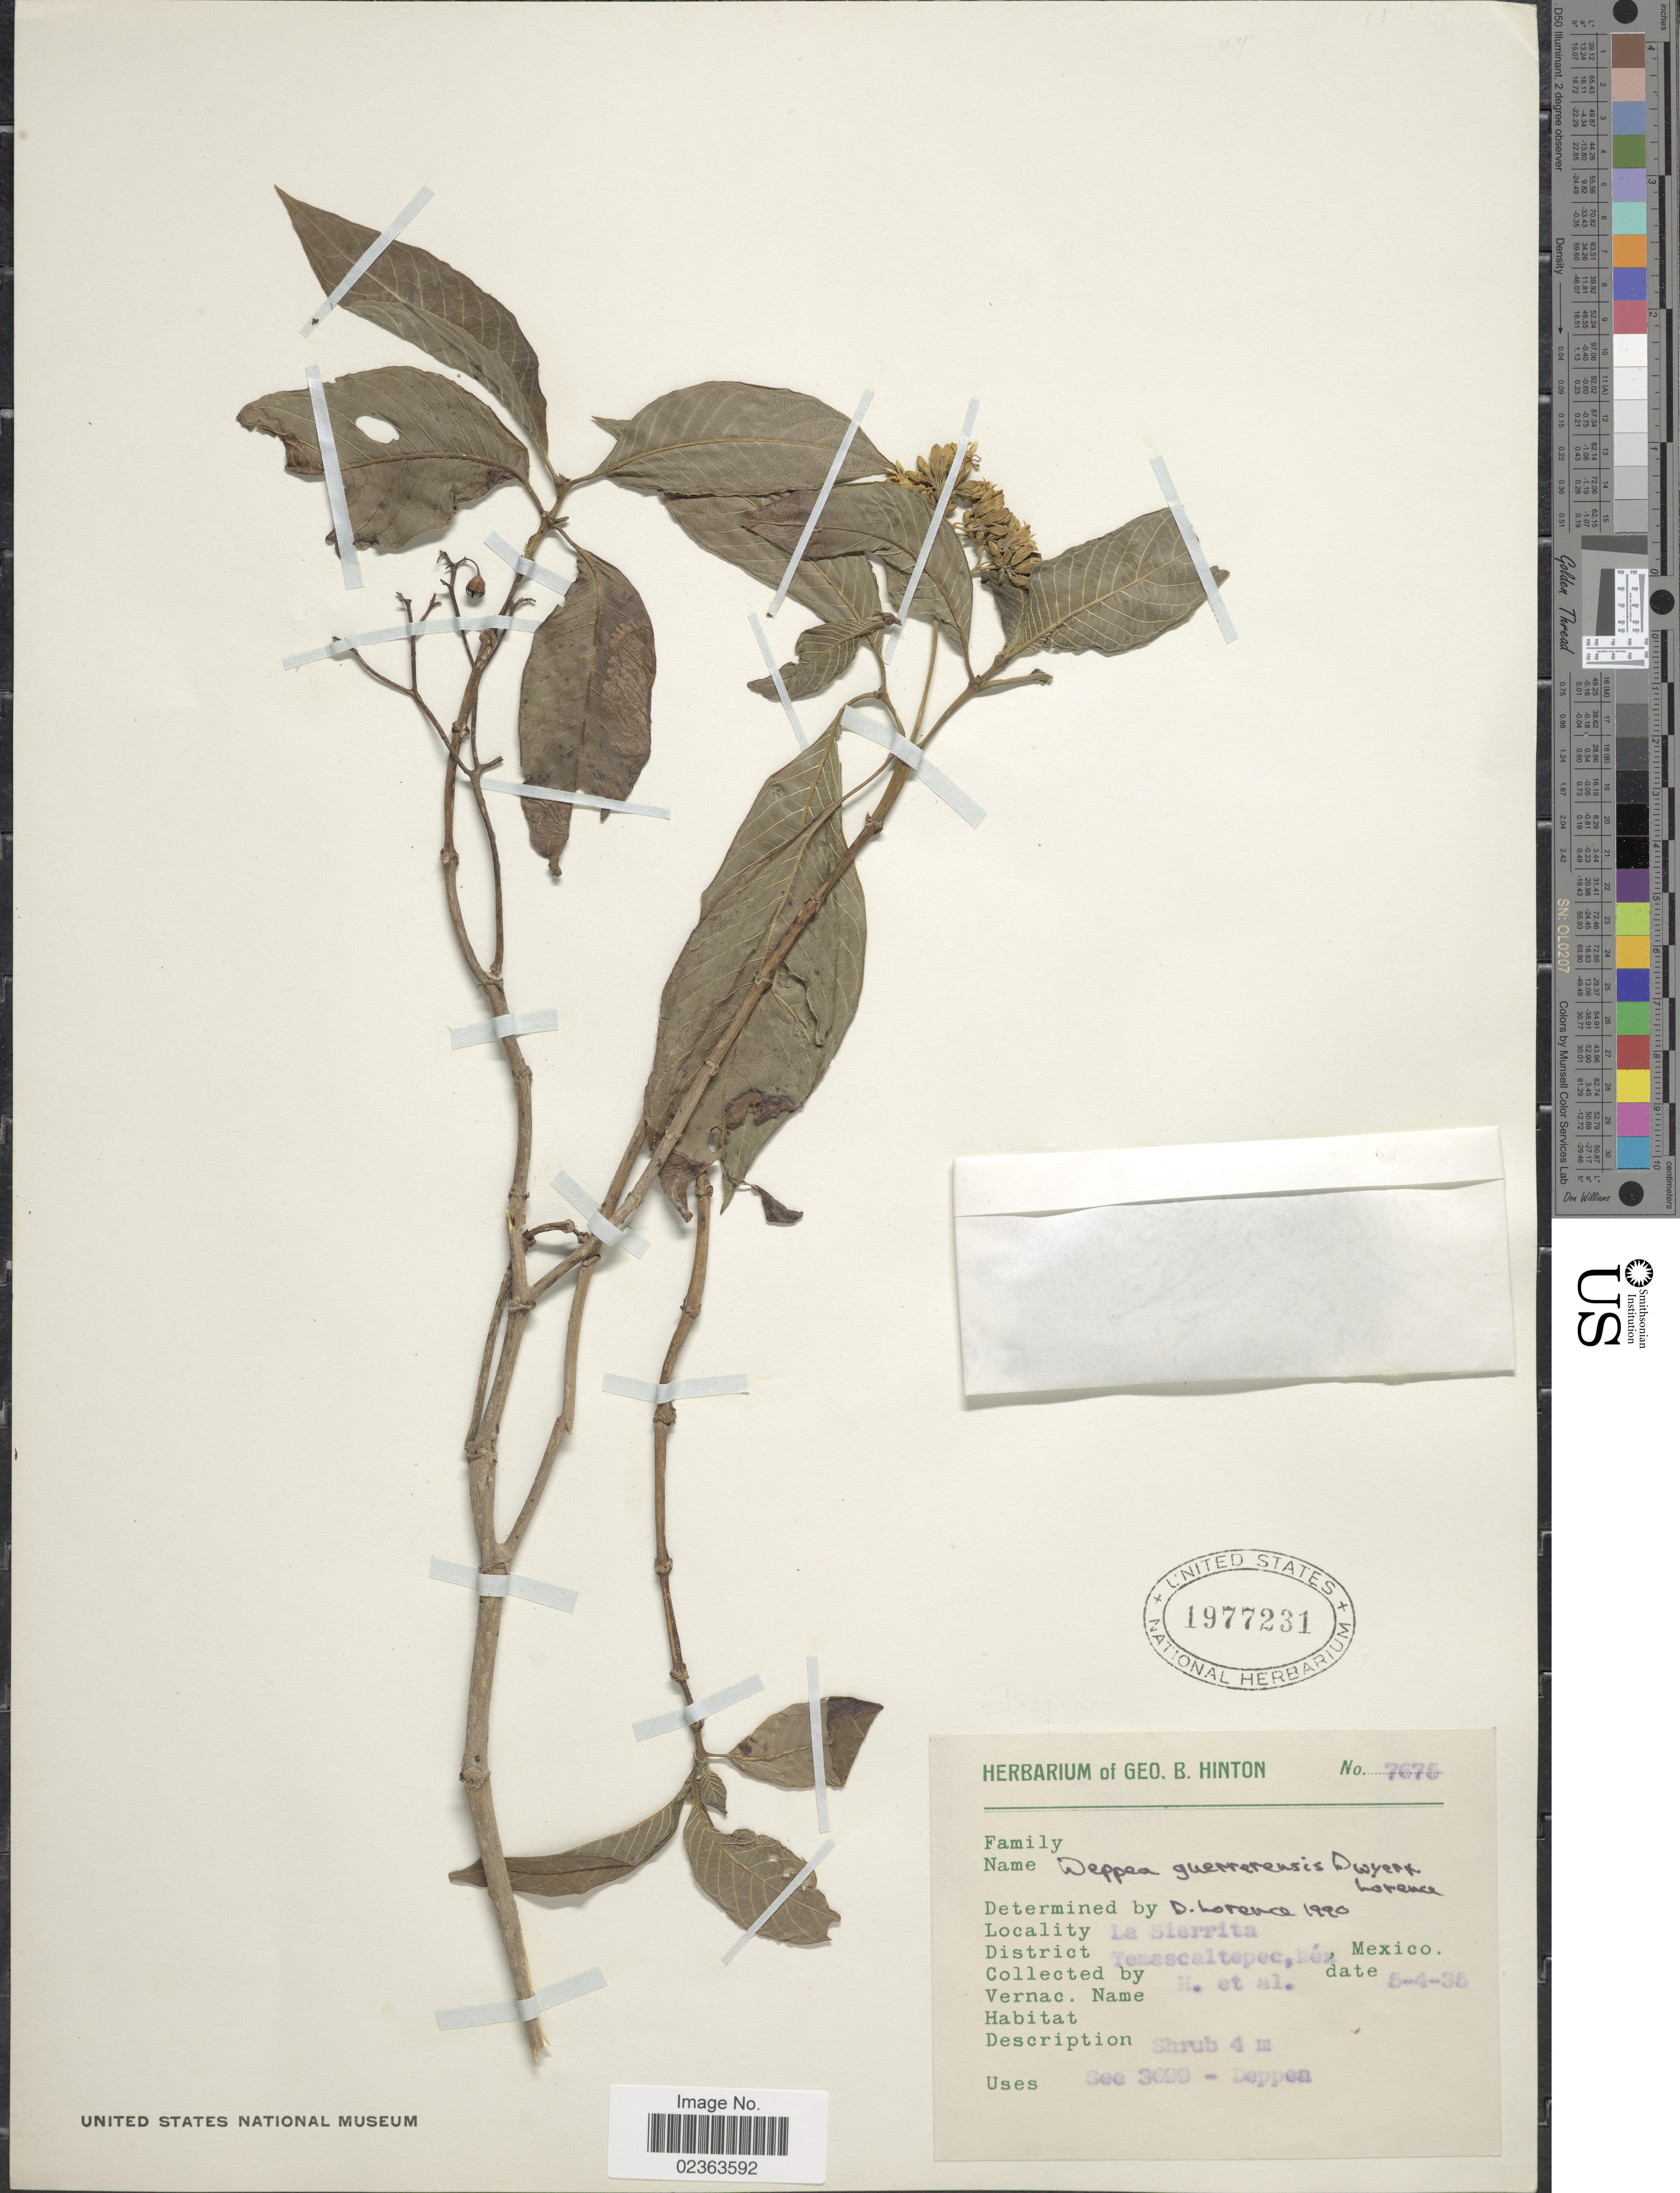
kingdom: Plantae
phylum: Tracheophyta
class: Magnoliopsida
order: Gentianales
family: Rubiaceae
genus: Deppea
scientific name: Deppea guerrerensis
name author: Dwyer & Lorence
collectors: G. B. Hinton & et al.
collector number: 7675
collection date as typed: Transcribed d/m/y: 4/5/35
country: Mexico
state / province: México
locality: La Sierrita, District Temascaltepec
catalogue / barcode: US 1977231